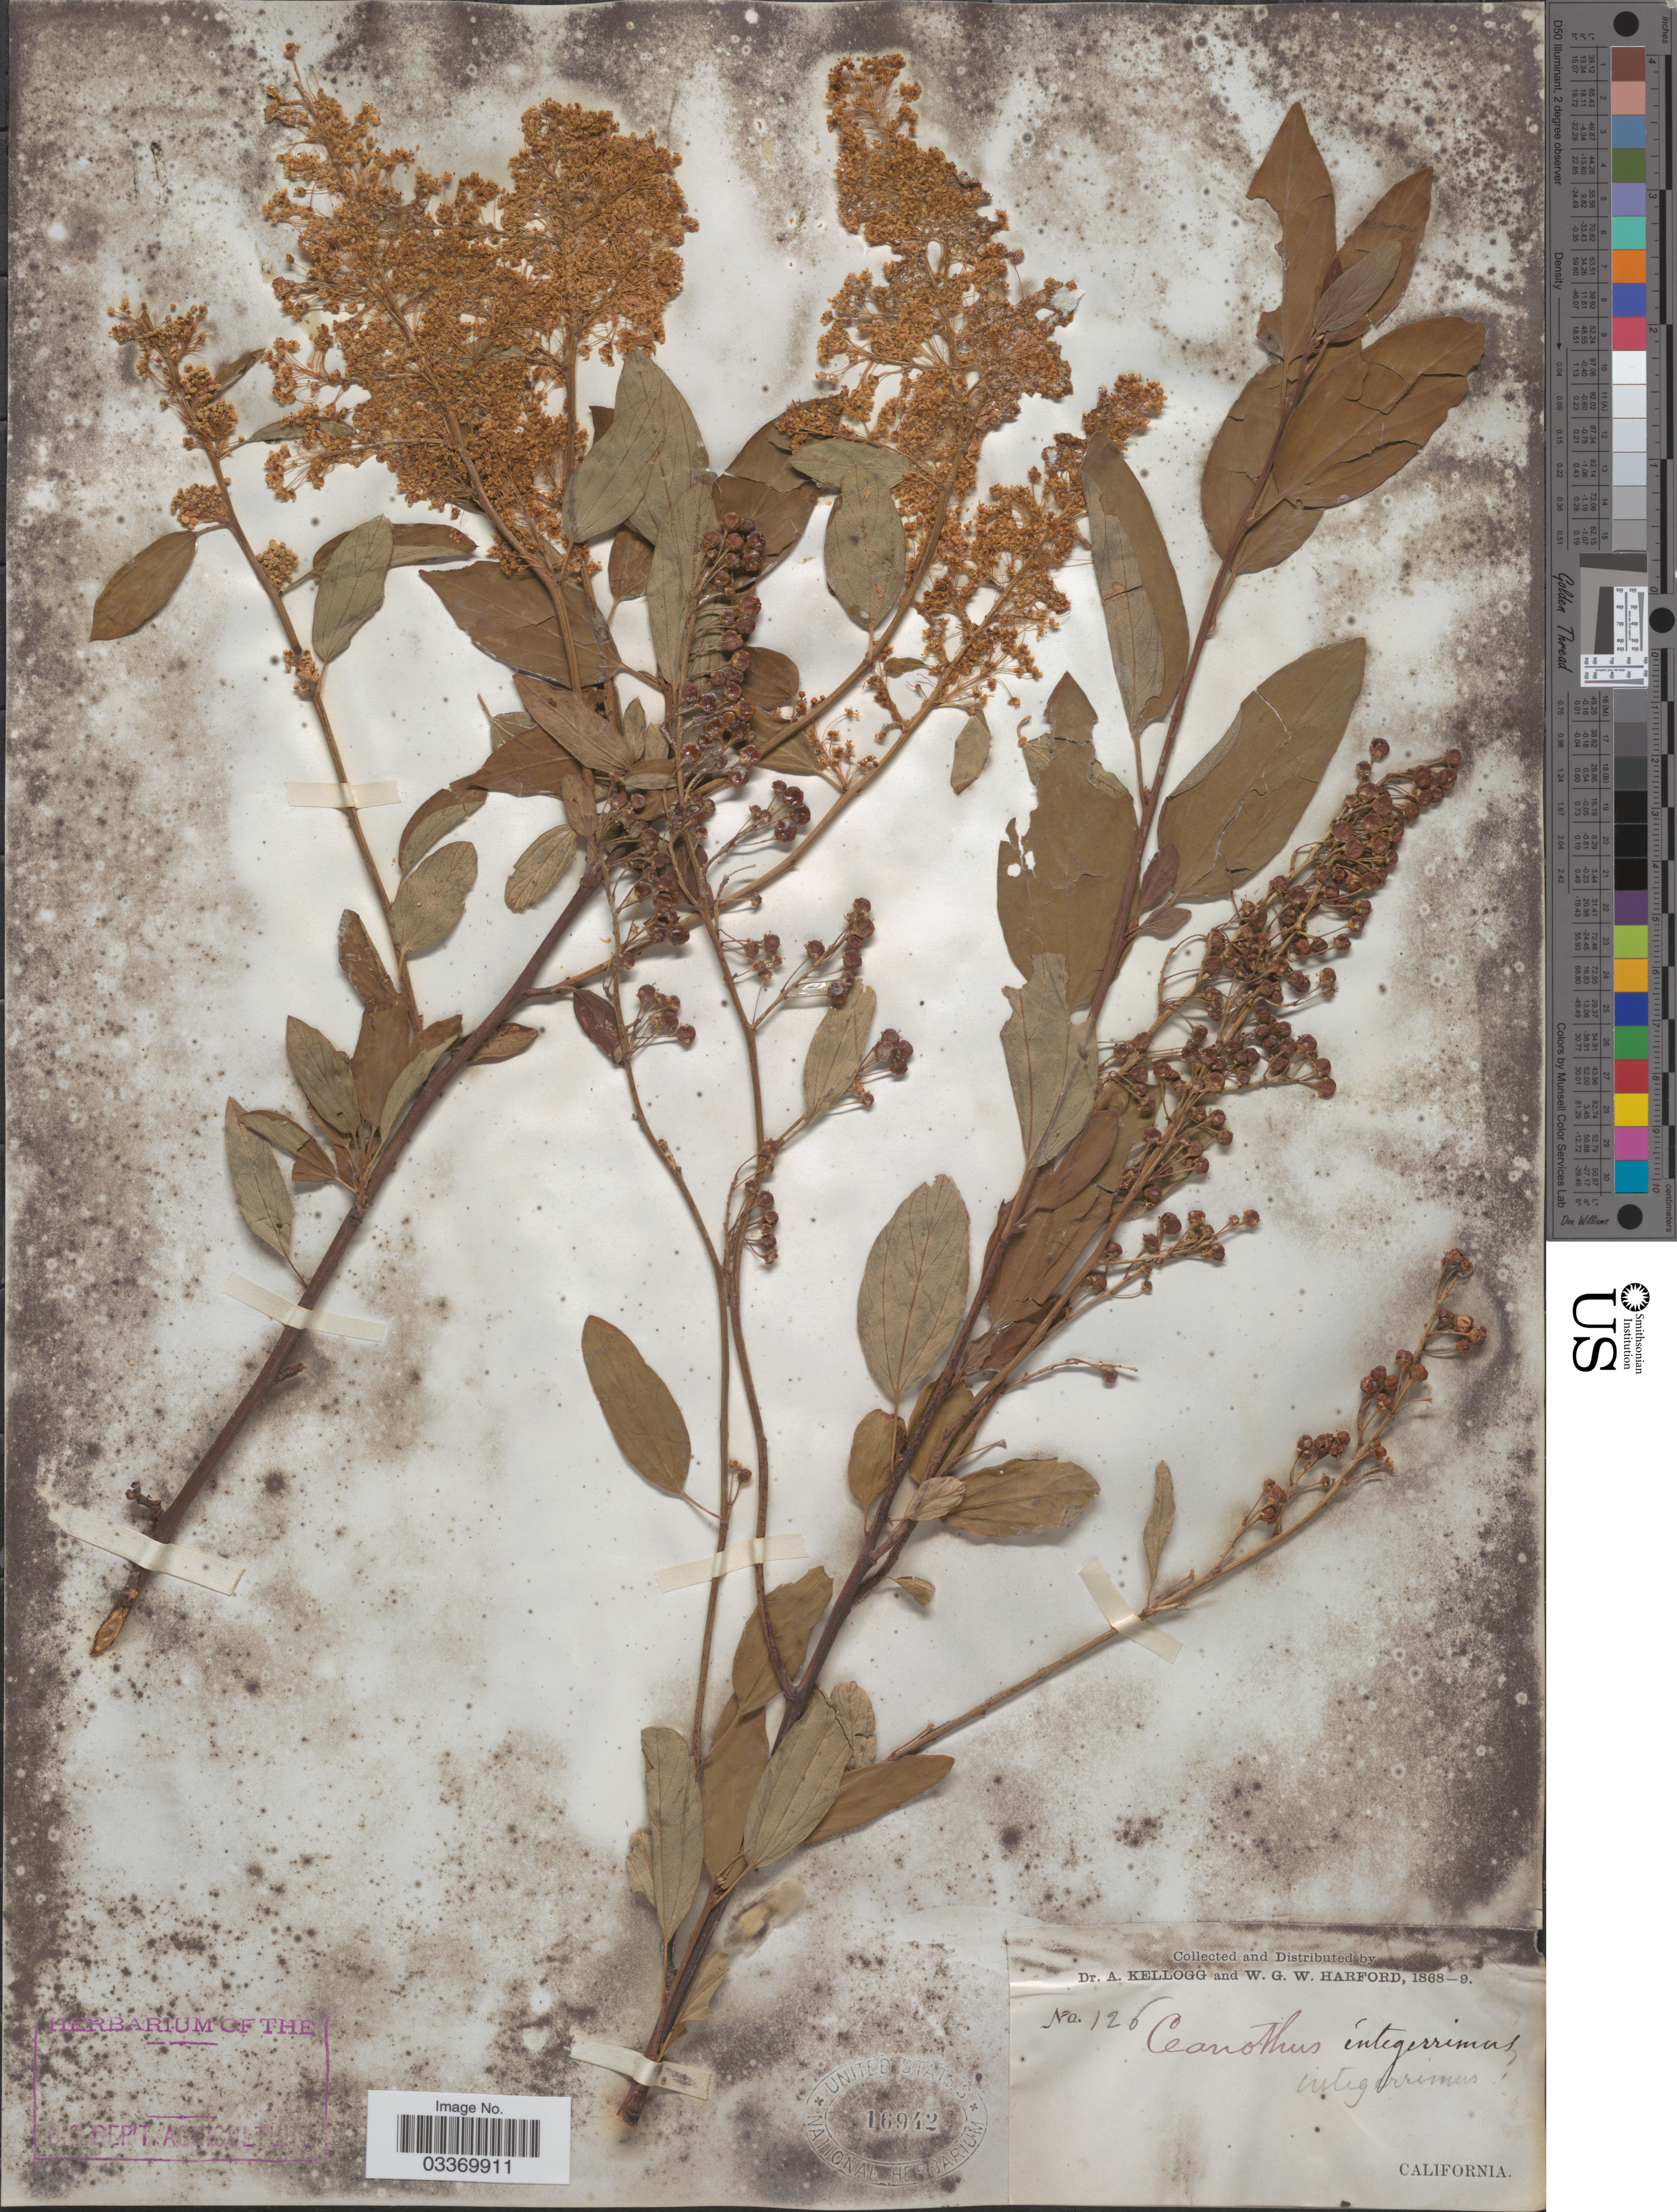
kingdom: Plantae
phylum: Tracheophyta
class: Magnoliopsida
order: Rosales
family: Rhamnaceae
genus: Ceanothus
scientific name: Ceanothus nevadensis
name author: Kellogg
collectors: A. Kellogg & W. G. W. Harford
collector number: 126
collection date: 1868/1869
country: United States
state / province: California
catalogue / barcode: US 16942